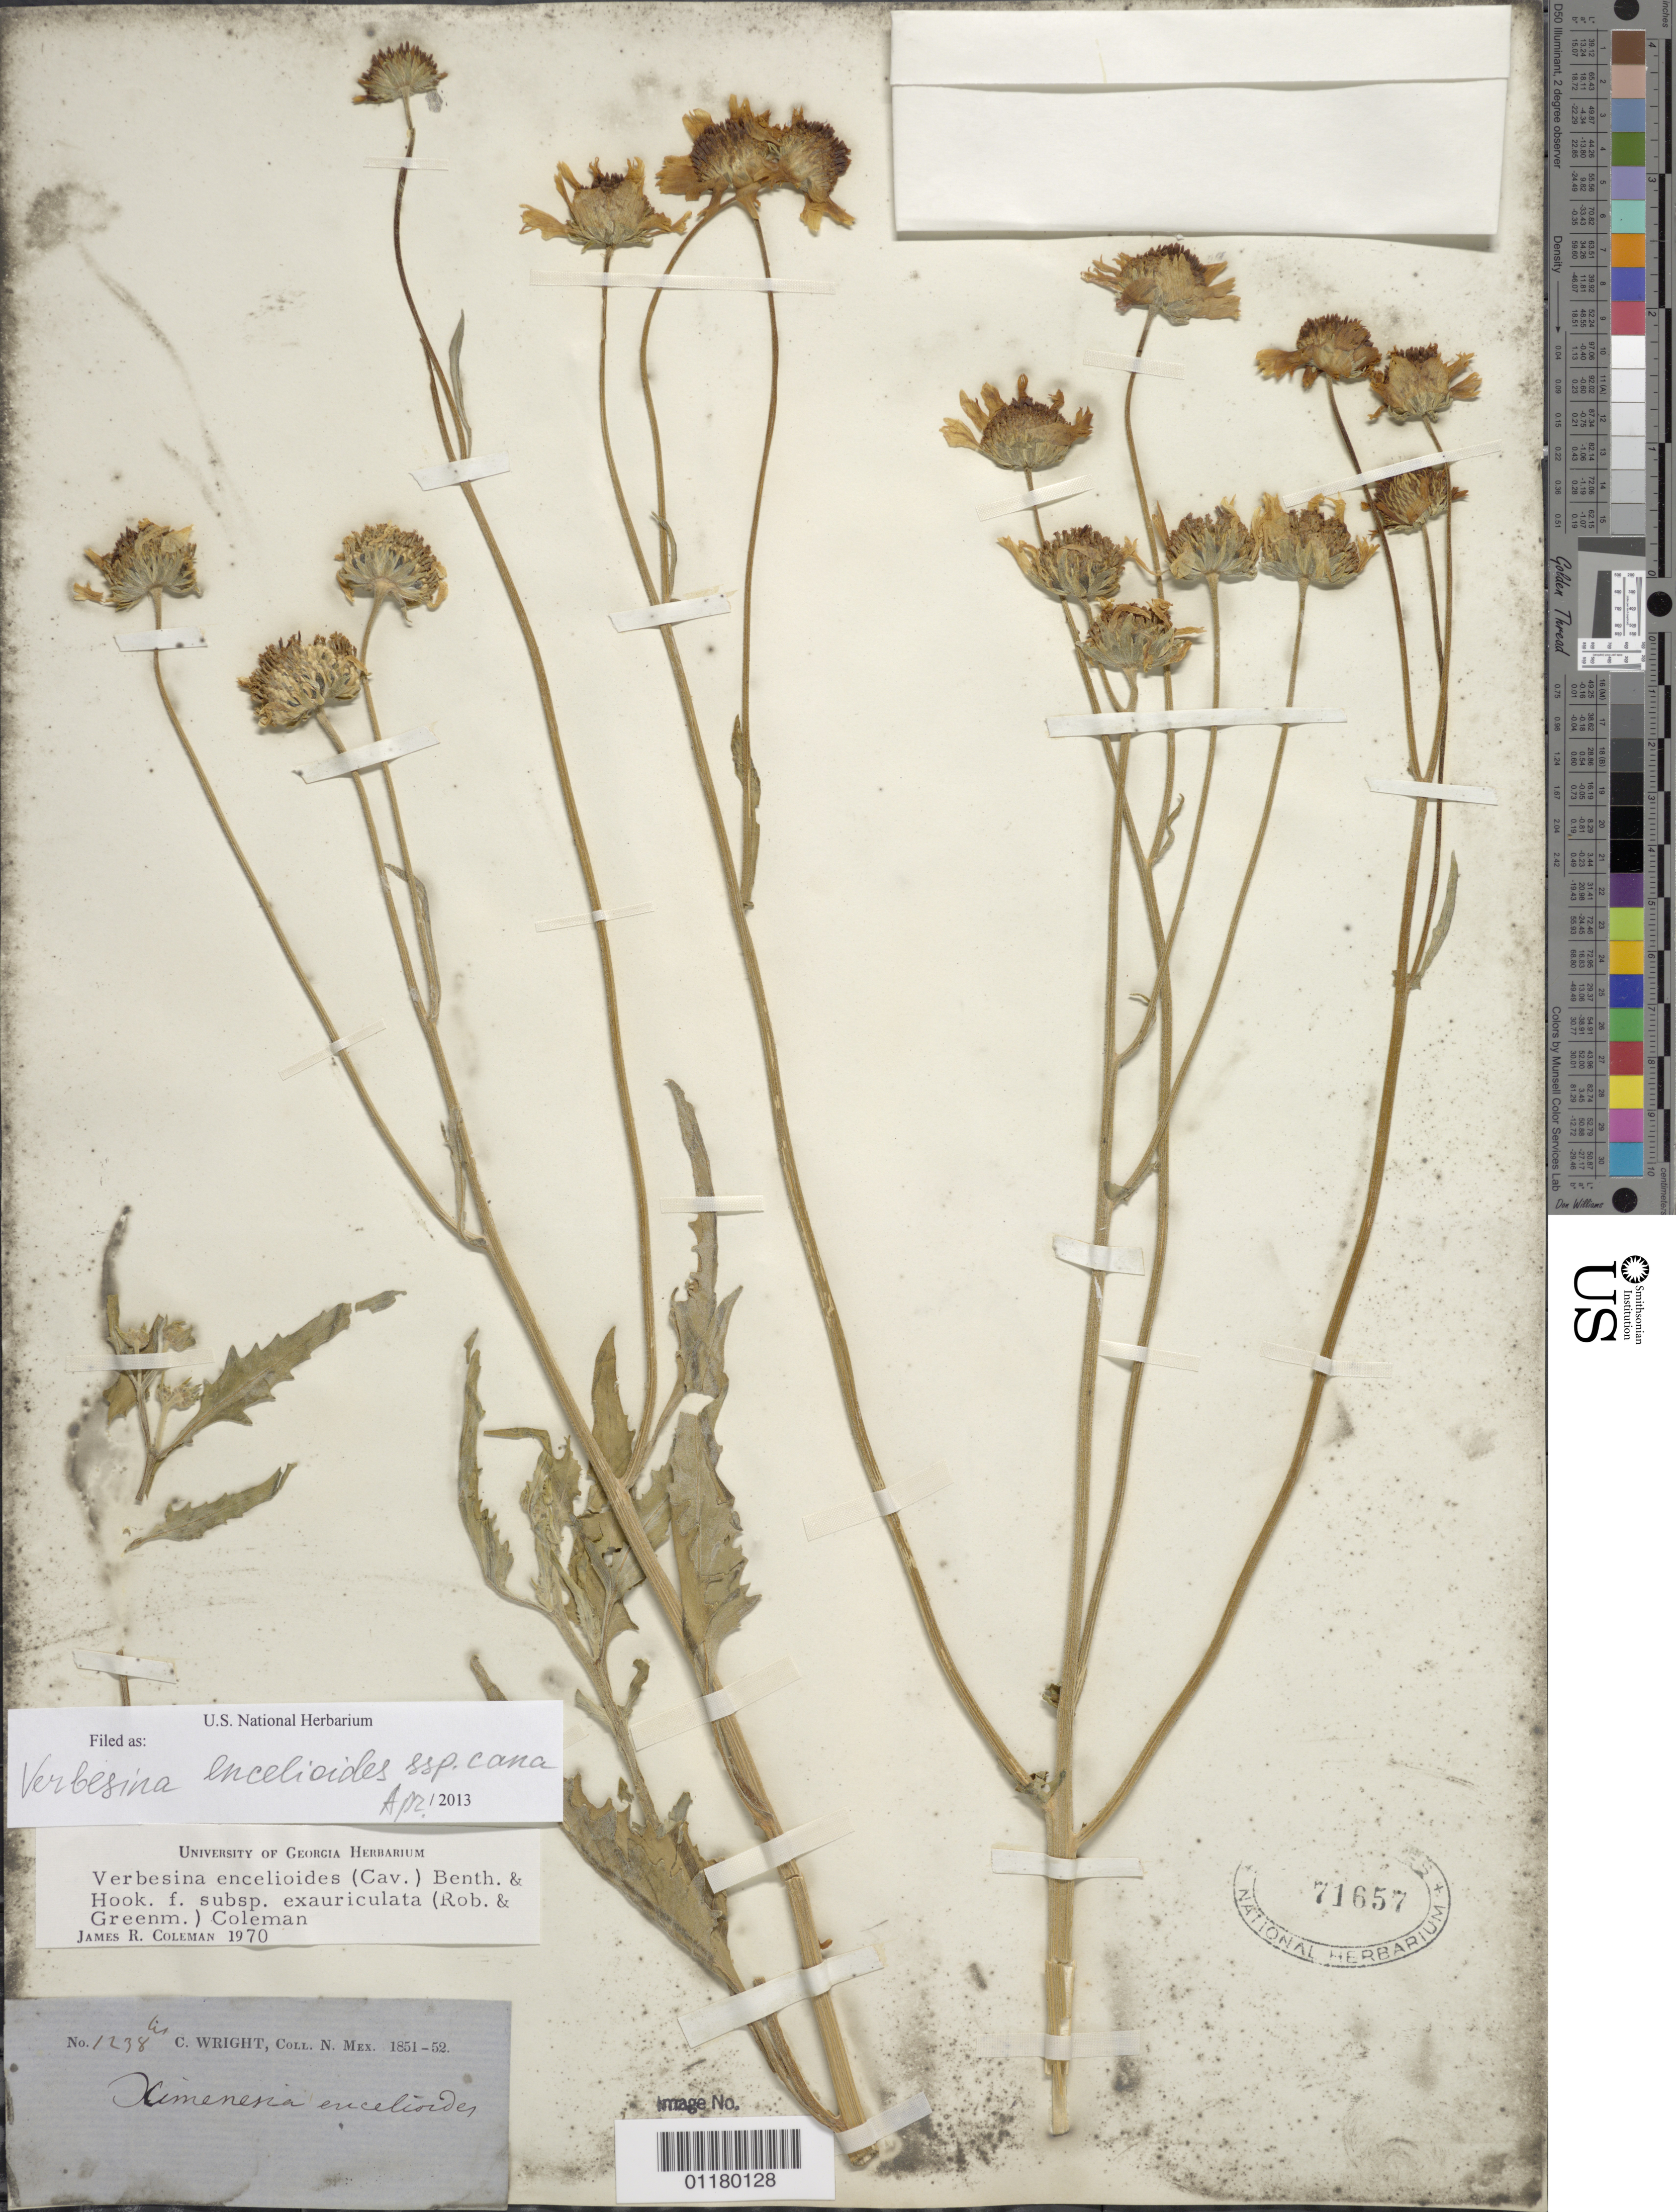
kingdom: Plantae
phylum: Tracheophyta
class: Magnoliopsida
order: Asterales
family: Asteraceae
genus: Verbesina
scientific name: Verbesina encelioides var. cana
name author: (B.L. Rob.) Greenm.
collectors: C. Wright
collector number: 1238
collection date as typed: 1851 to -- --- 1852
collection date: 1851/1852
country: United States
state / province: New Mexico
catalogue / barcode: US 71657